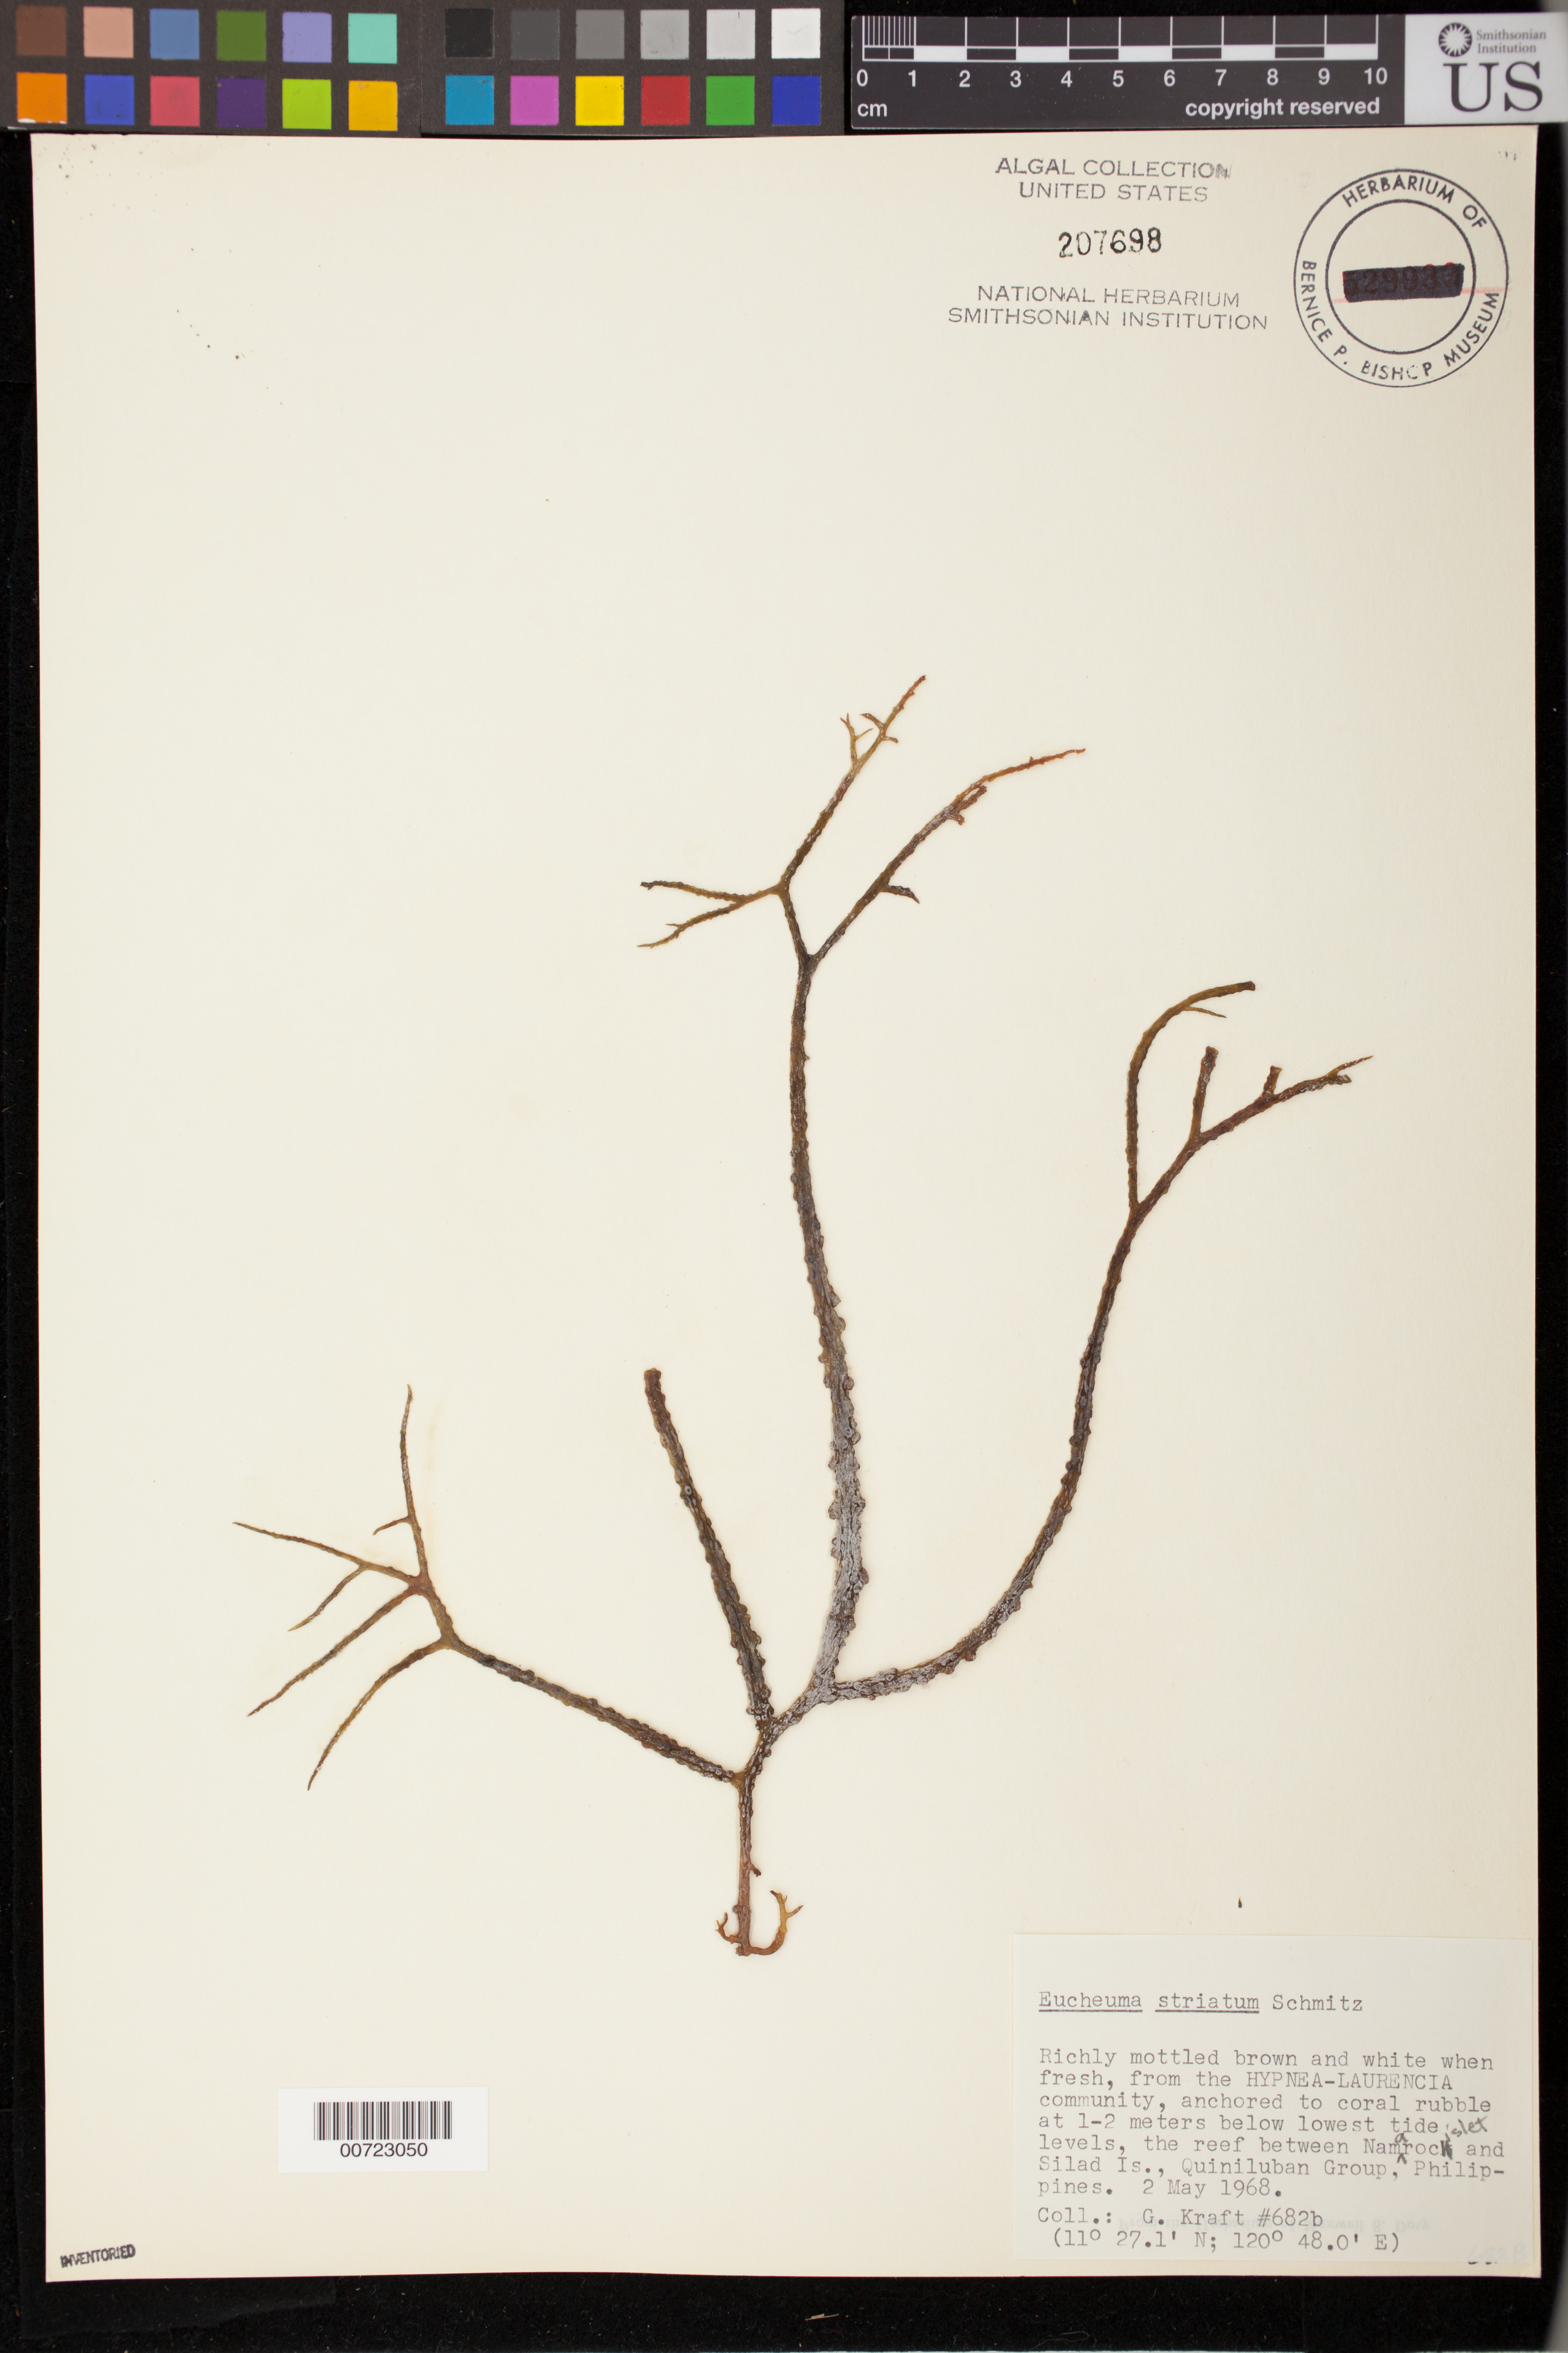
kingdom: Plantae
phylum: Rhodophyta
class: Florideophyceae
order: Gigartinales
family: Solieriaceae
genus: Kappaphycus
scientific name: Kappaphycus striatum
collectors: G. T. Kraft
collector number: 682b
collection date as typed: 02 May 1968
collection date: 1968-05-02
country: Philippines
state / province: Mimaropa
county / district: Palawan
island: Quiniluban Group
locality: Reef between Namaroc Islet (Namrock) and Silad Island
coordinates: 11 27.1' N, 120 48.0' E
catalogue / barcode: US 207698